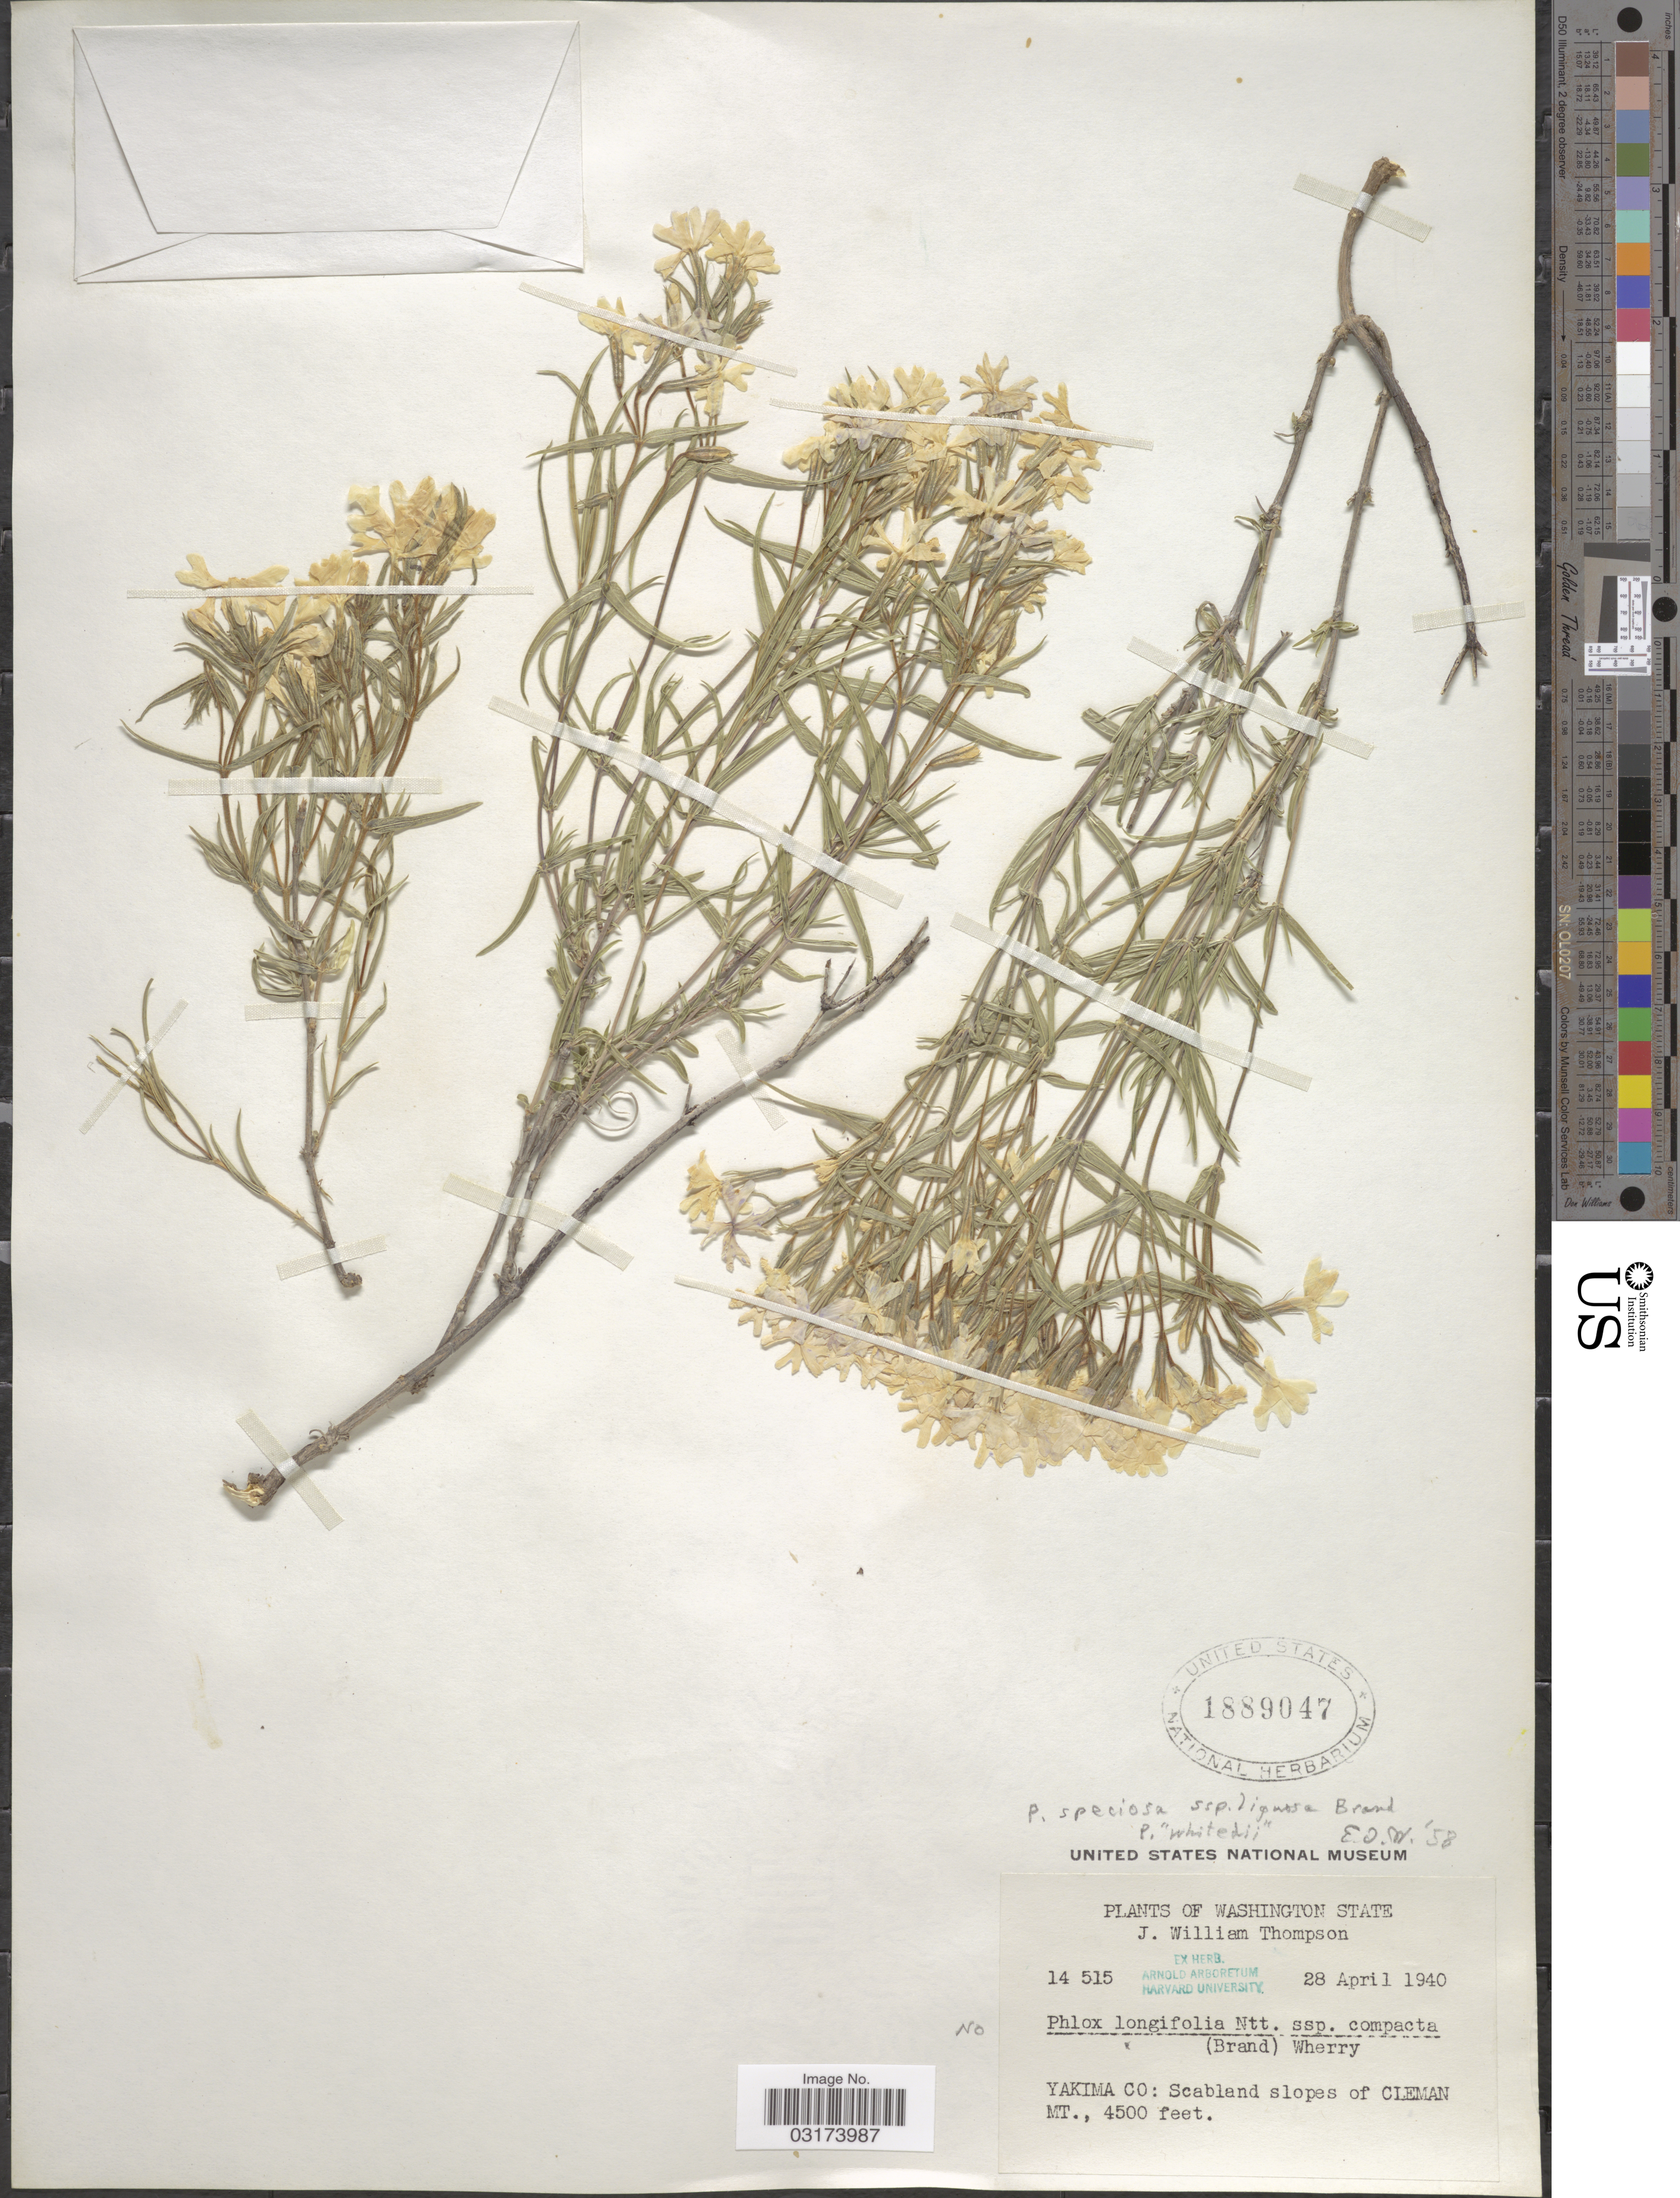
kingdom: Plantae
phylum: Tracheophyta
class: Magnoliopsida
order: Ericales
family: Polemoniaceae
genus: Phlox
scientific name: Phlox speciosa subsp. lignosa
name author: Brand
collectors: J. W. Thompson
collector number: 14515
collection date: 1940-04-28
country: United States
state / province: Washington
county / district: Yakima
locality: Yakima Co: Scabland slopes of Cleman Mt.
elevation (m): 1372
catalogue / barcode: US 1889047